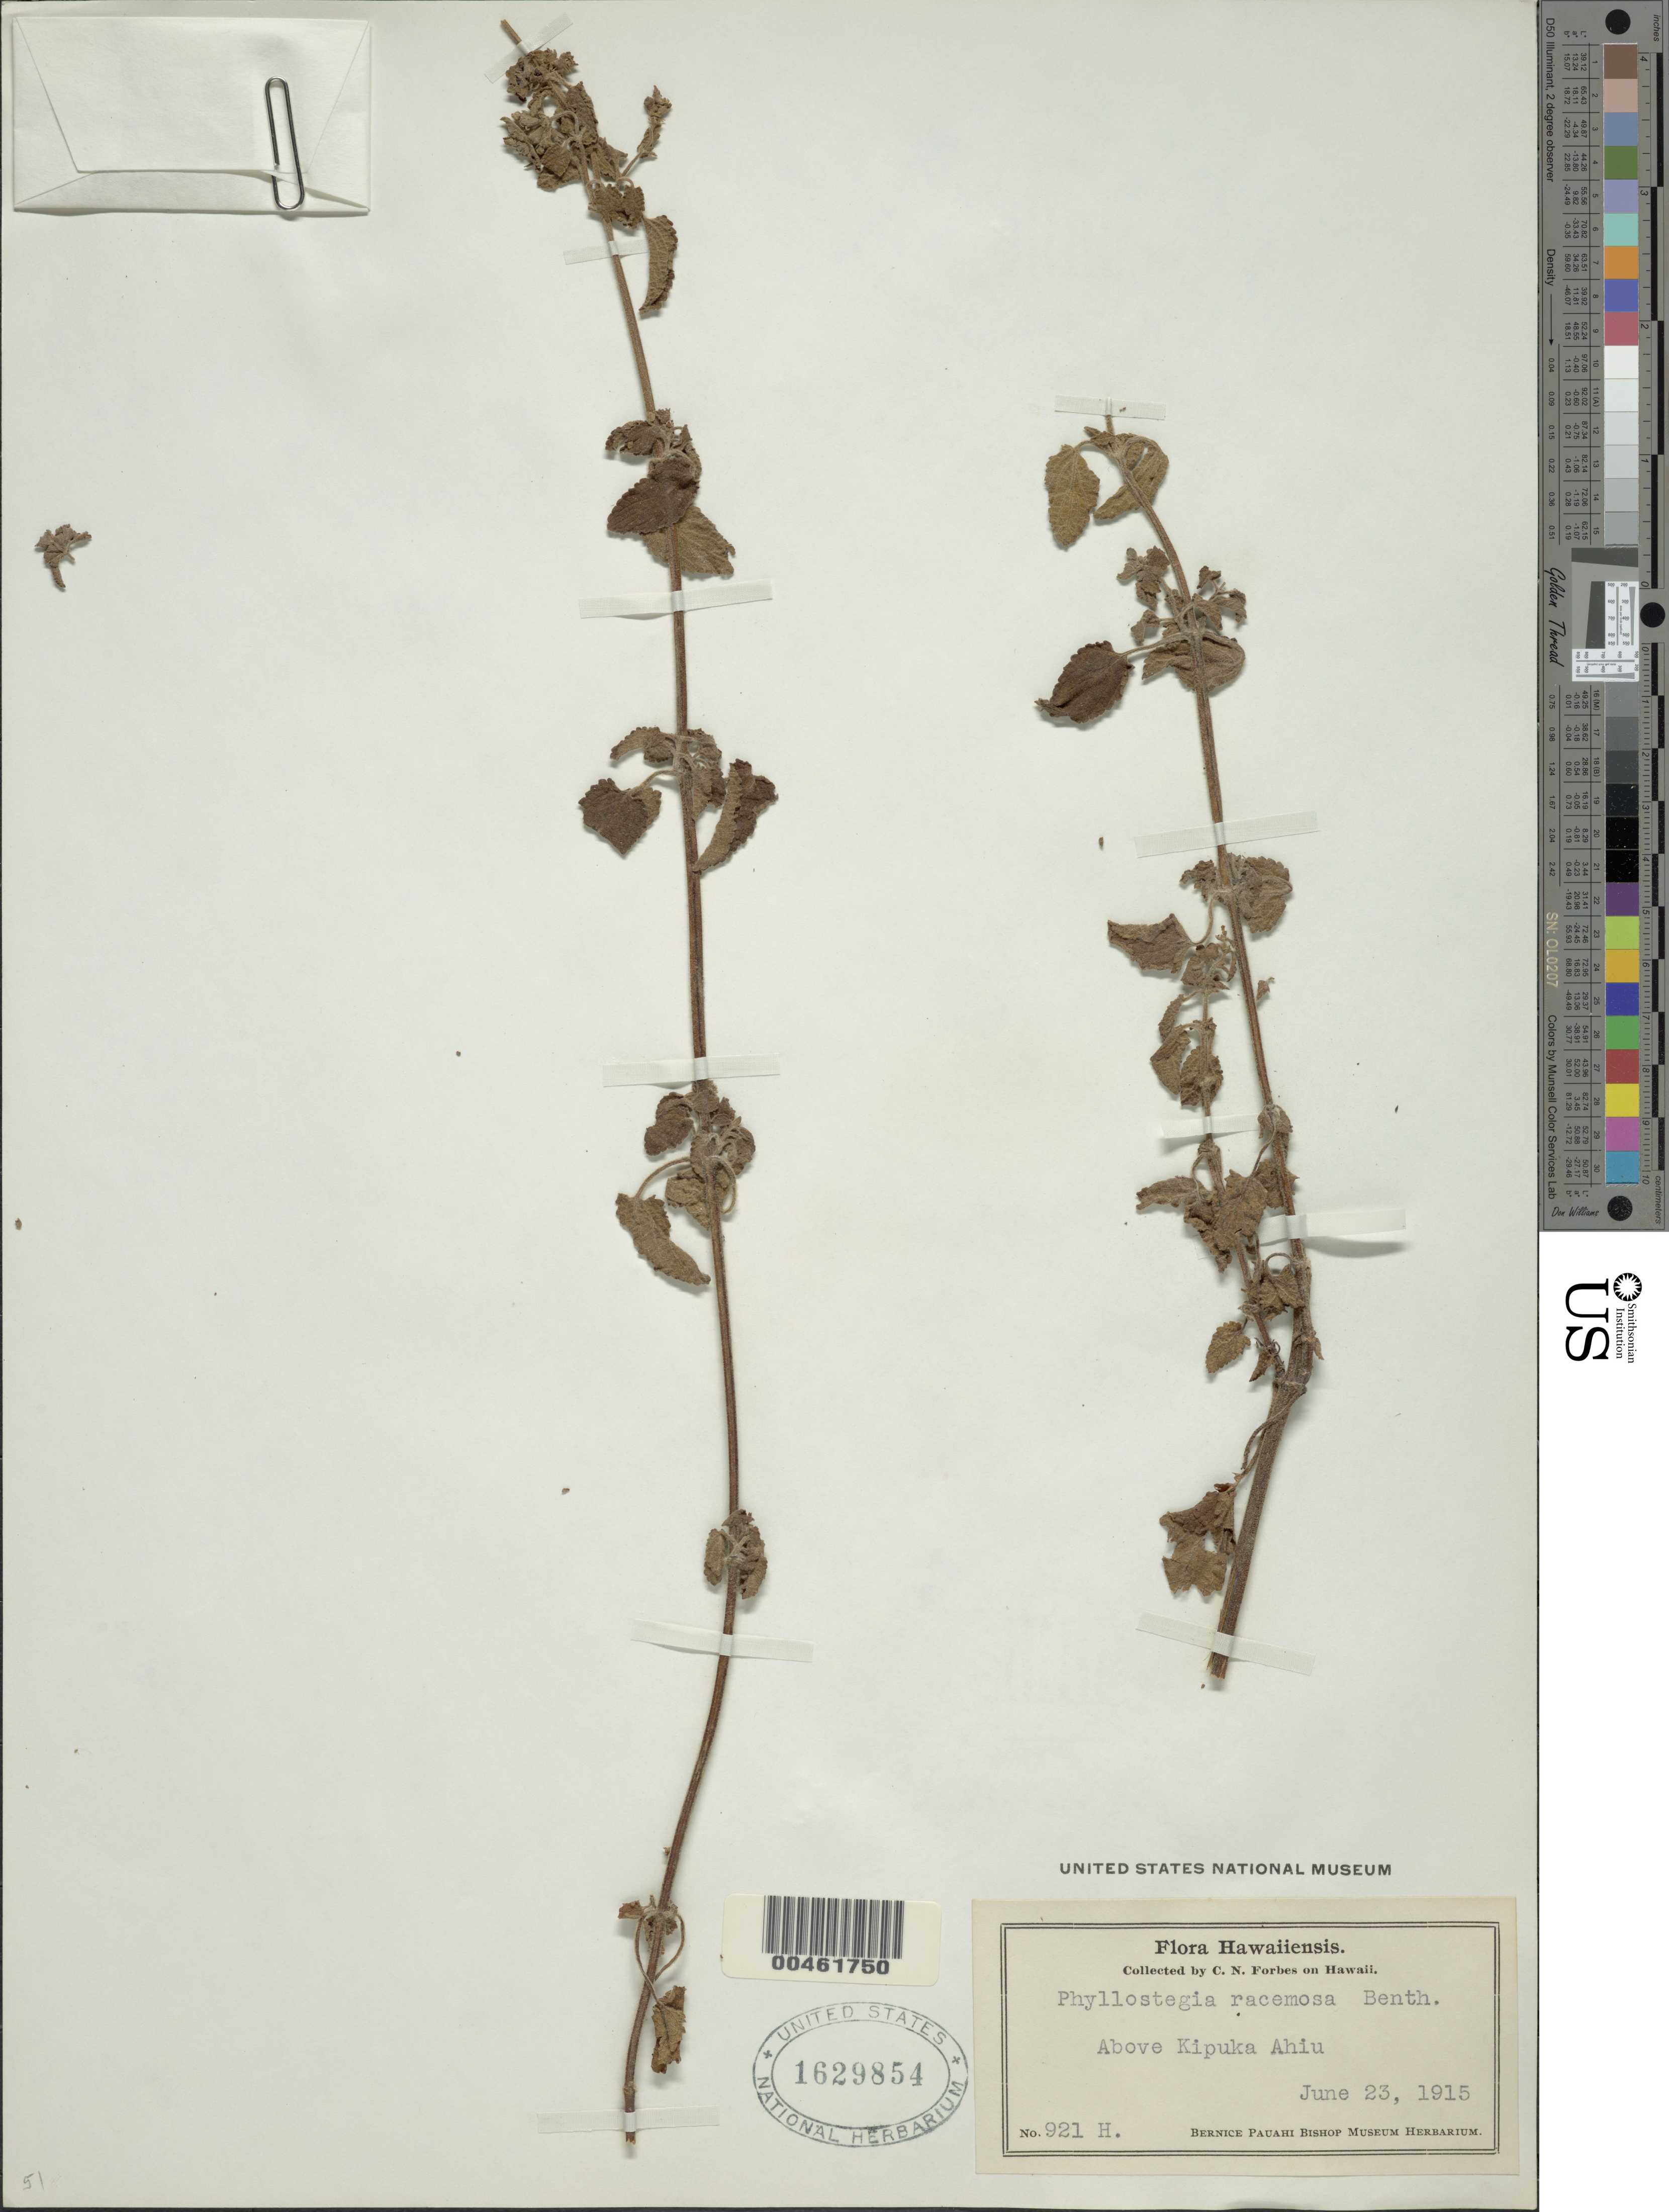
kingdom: Plantae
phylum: Tracheophyta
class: Magnoliopsida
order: Lamiales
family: Lamiaceae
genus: Phyllostegia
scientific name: Phyllostegia racemosa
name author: Benth.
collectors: C. N. Forbes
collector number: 921 H.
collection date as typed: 23 Jun 1915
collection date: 1915-06-23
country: United States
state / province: Hawaii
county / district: Hawaii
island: Hawaii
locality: Above Kipuka Ahiu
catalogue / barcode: US 1629854